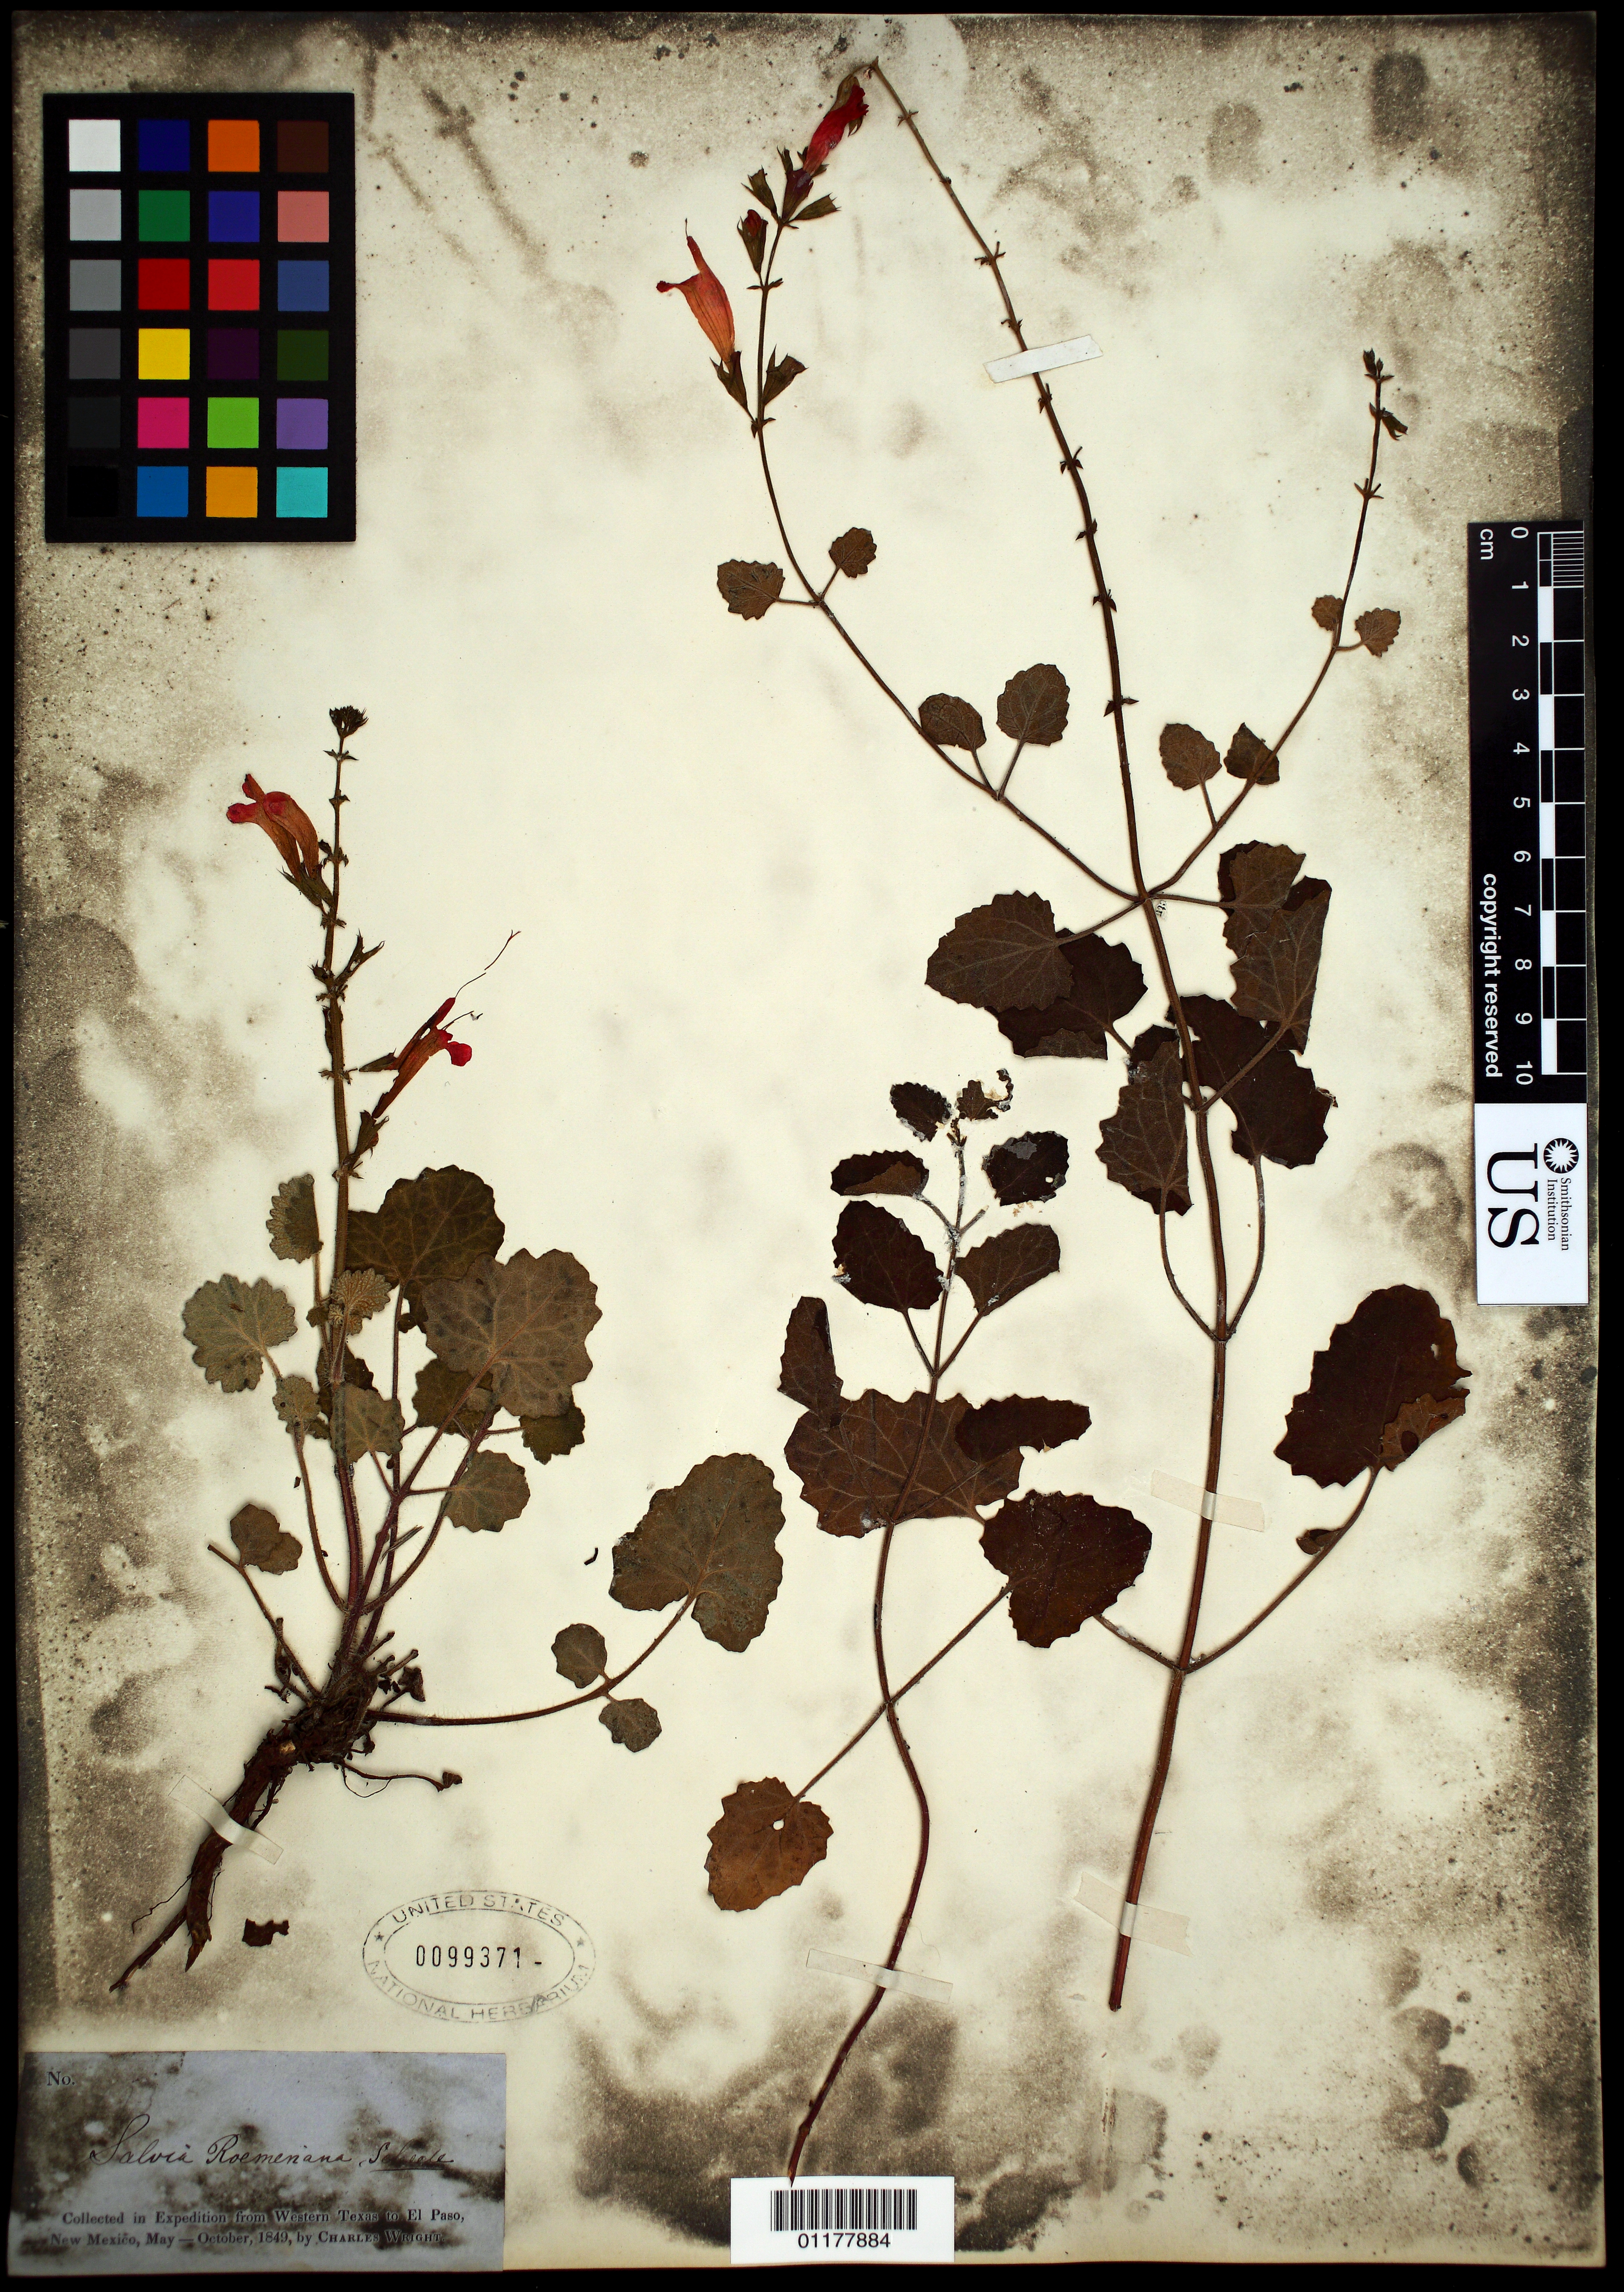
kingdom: Plantae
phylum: Tracheophyta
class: Magnoliopsida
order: Lamiales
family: Lamiaceae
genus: Salvia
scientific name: Salvia roemeriana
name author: Scheele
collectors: C. Wright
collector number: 413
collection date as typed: May 1849 to -- Oct 1849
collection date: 1849-05/1849-10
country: United States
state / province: New Mexico / Texas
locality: from Western Texas to El Paso, New Mexico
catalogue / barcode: US 99371